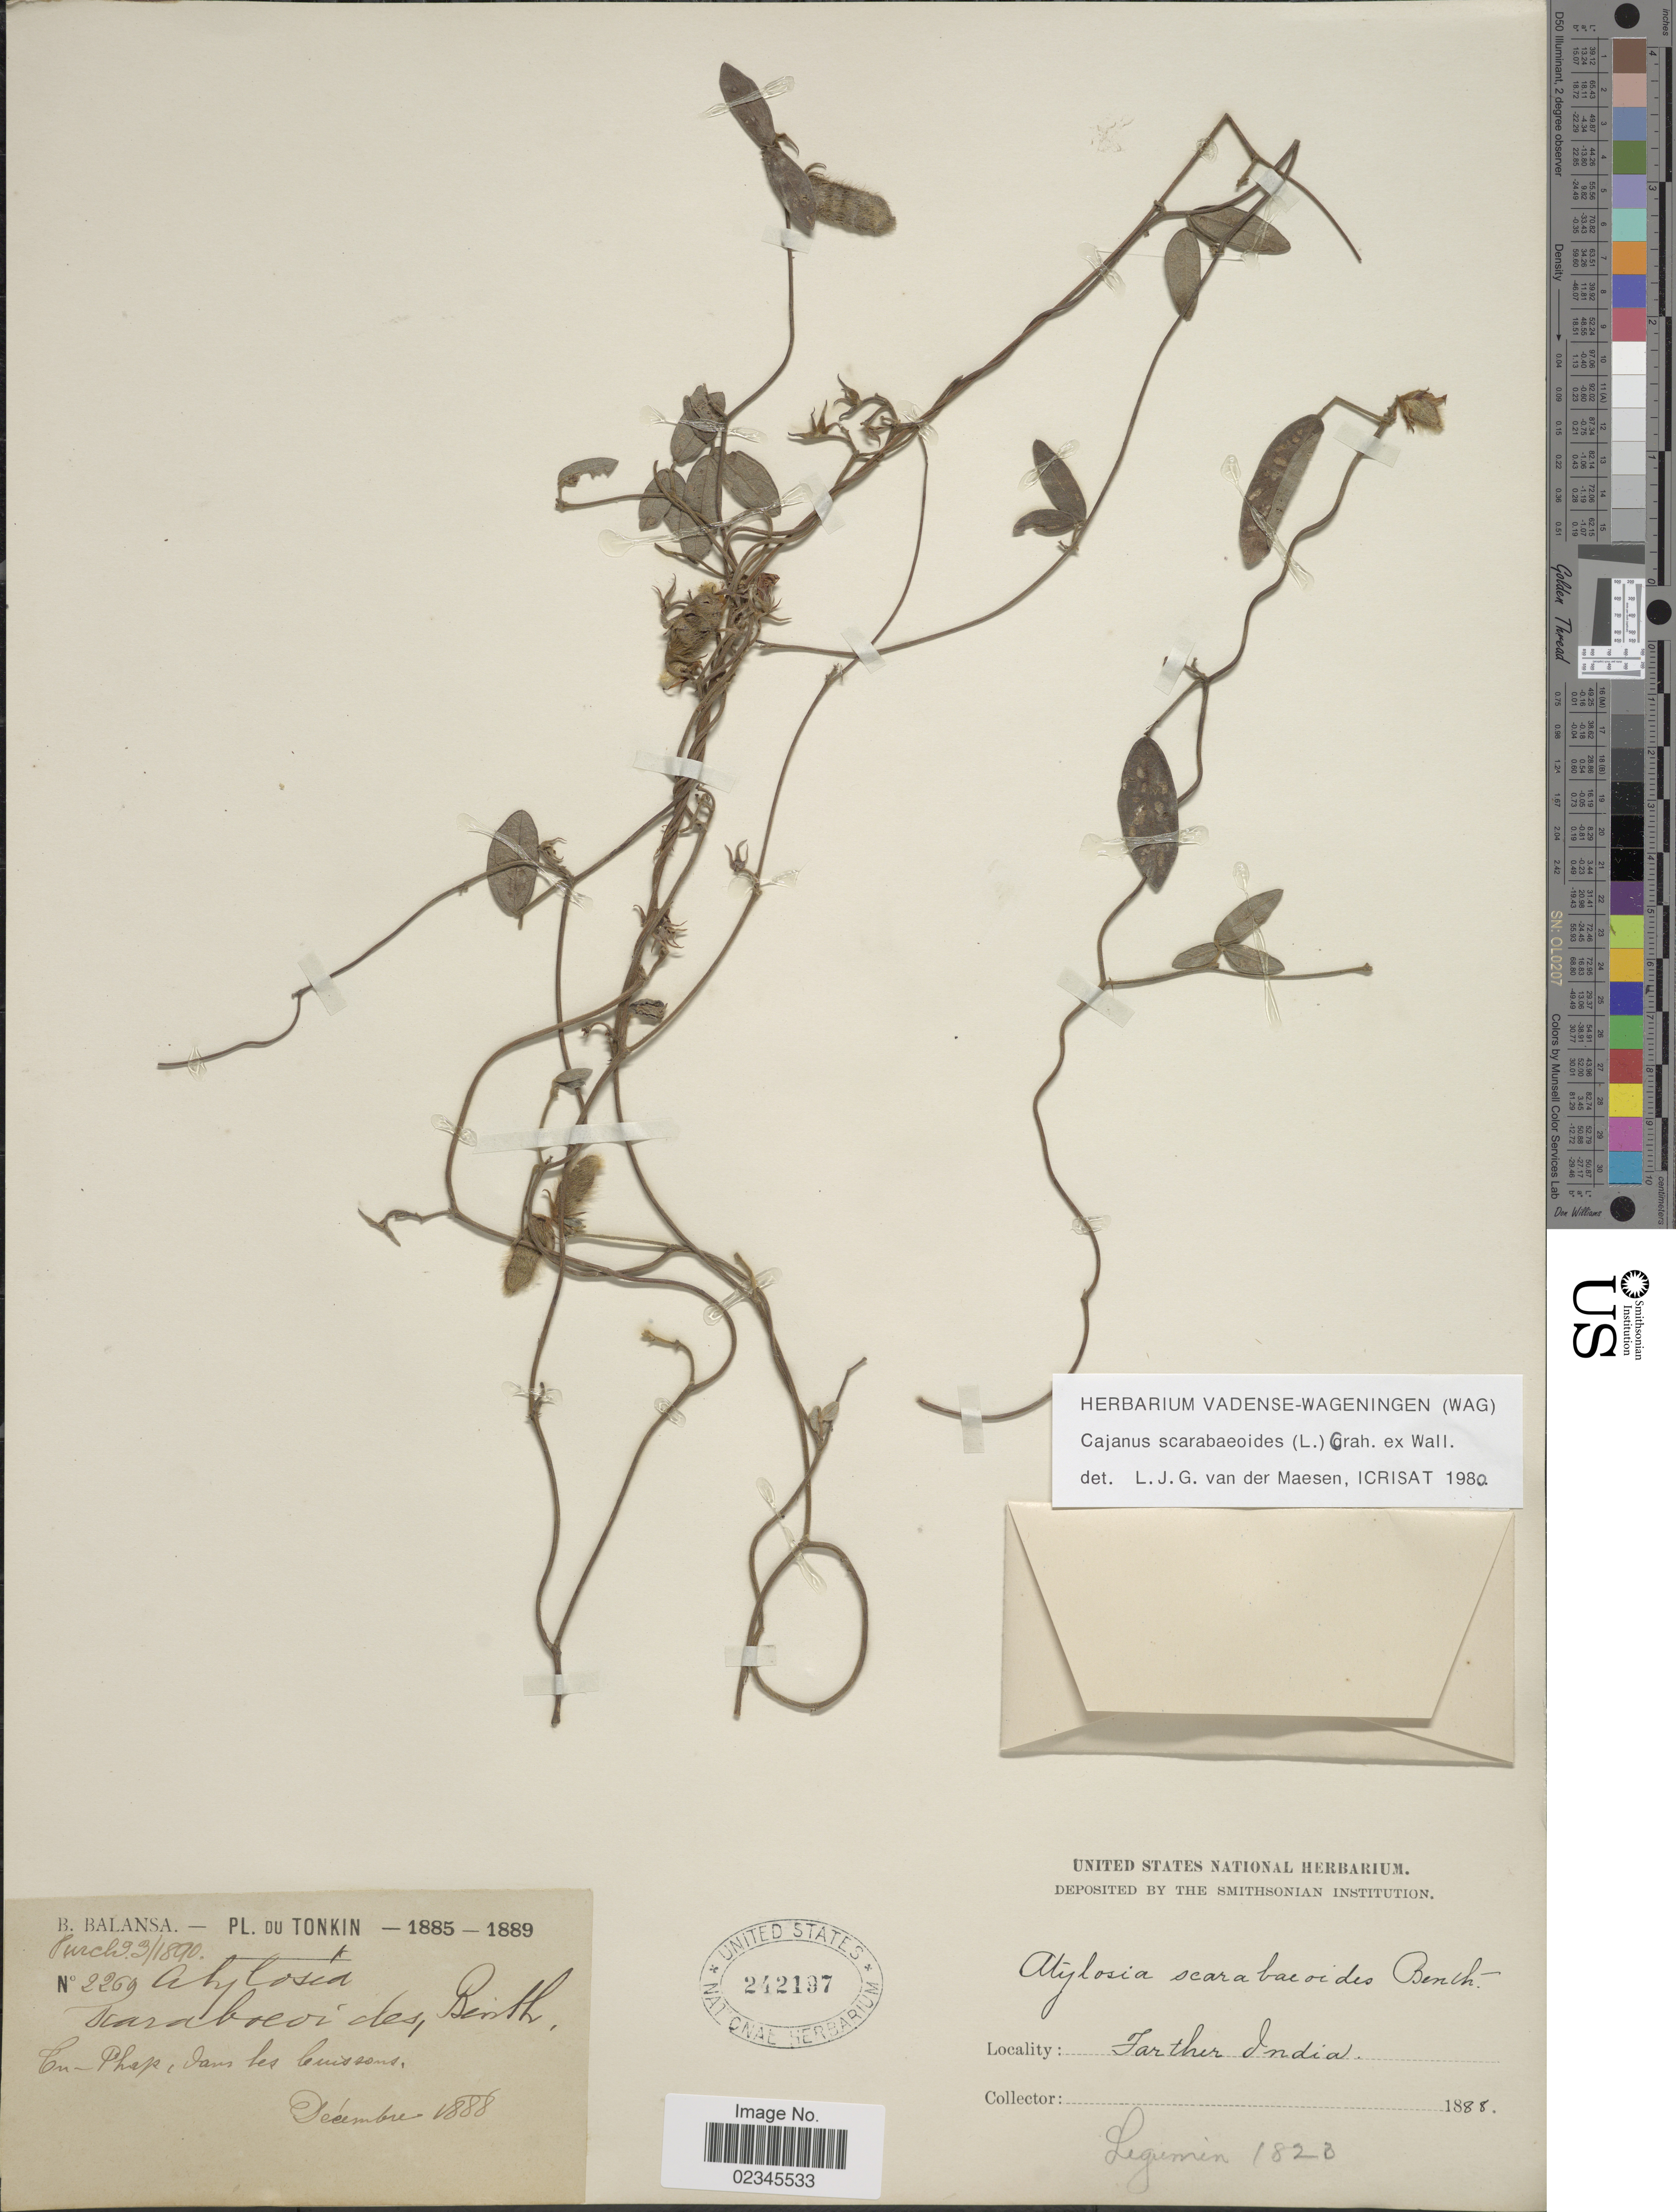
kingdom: Plantae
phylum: Tracheophyta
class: Magnoliopsida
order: Fabales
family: Fabaceae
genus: Cajanus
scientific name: Cajanus scarabaeoides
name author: (L.) Thou. ex Graham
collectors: B. Balansa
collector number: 2269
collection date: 1888-12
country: Vietnam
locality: Tonkin. Cu-Phap [interpreted] Farther India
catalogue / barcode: US 242197